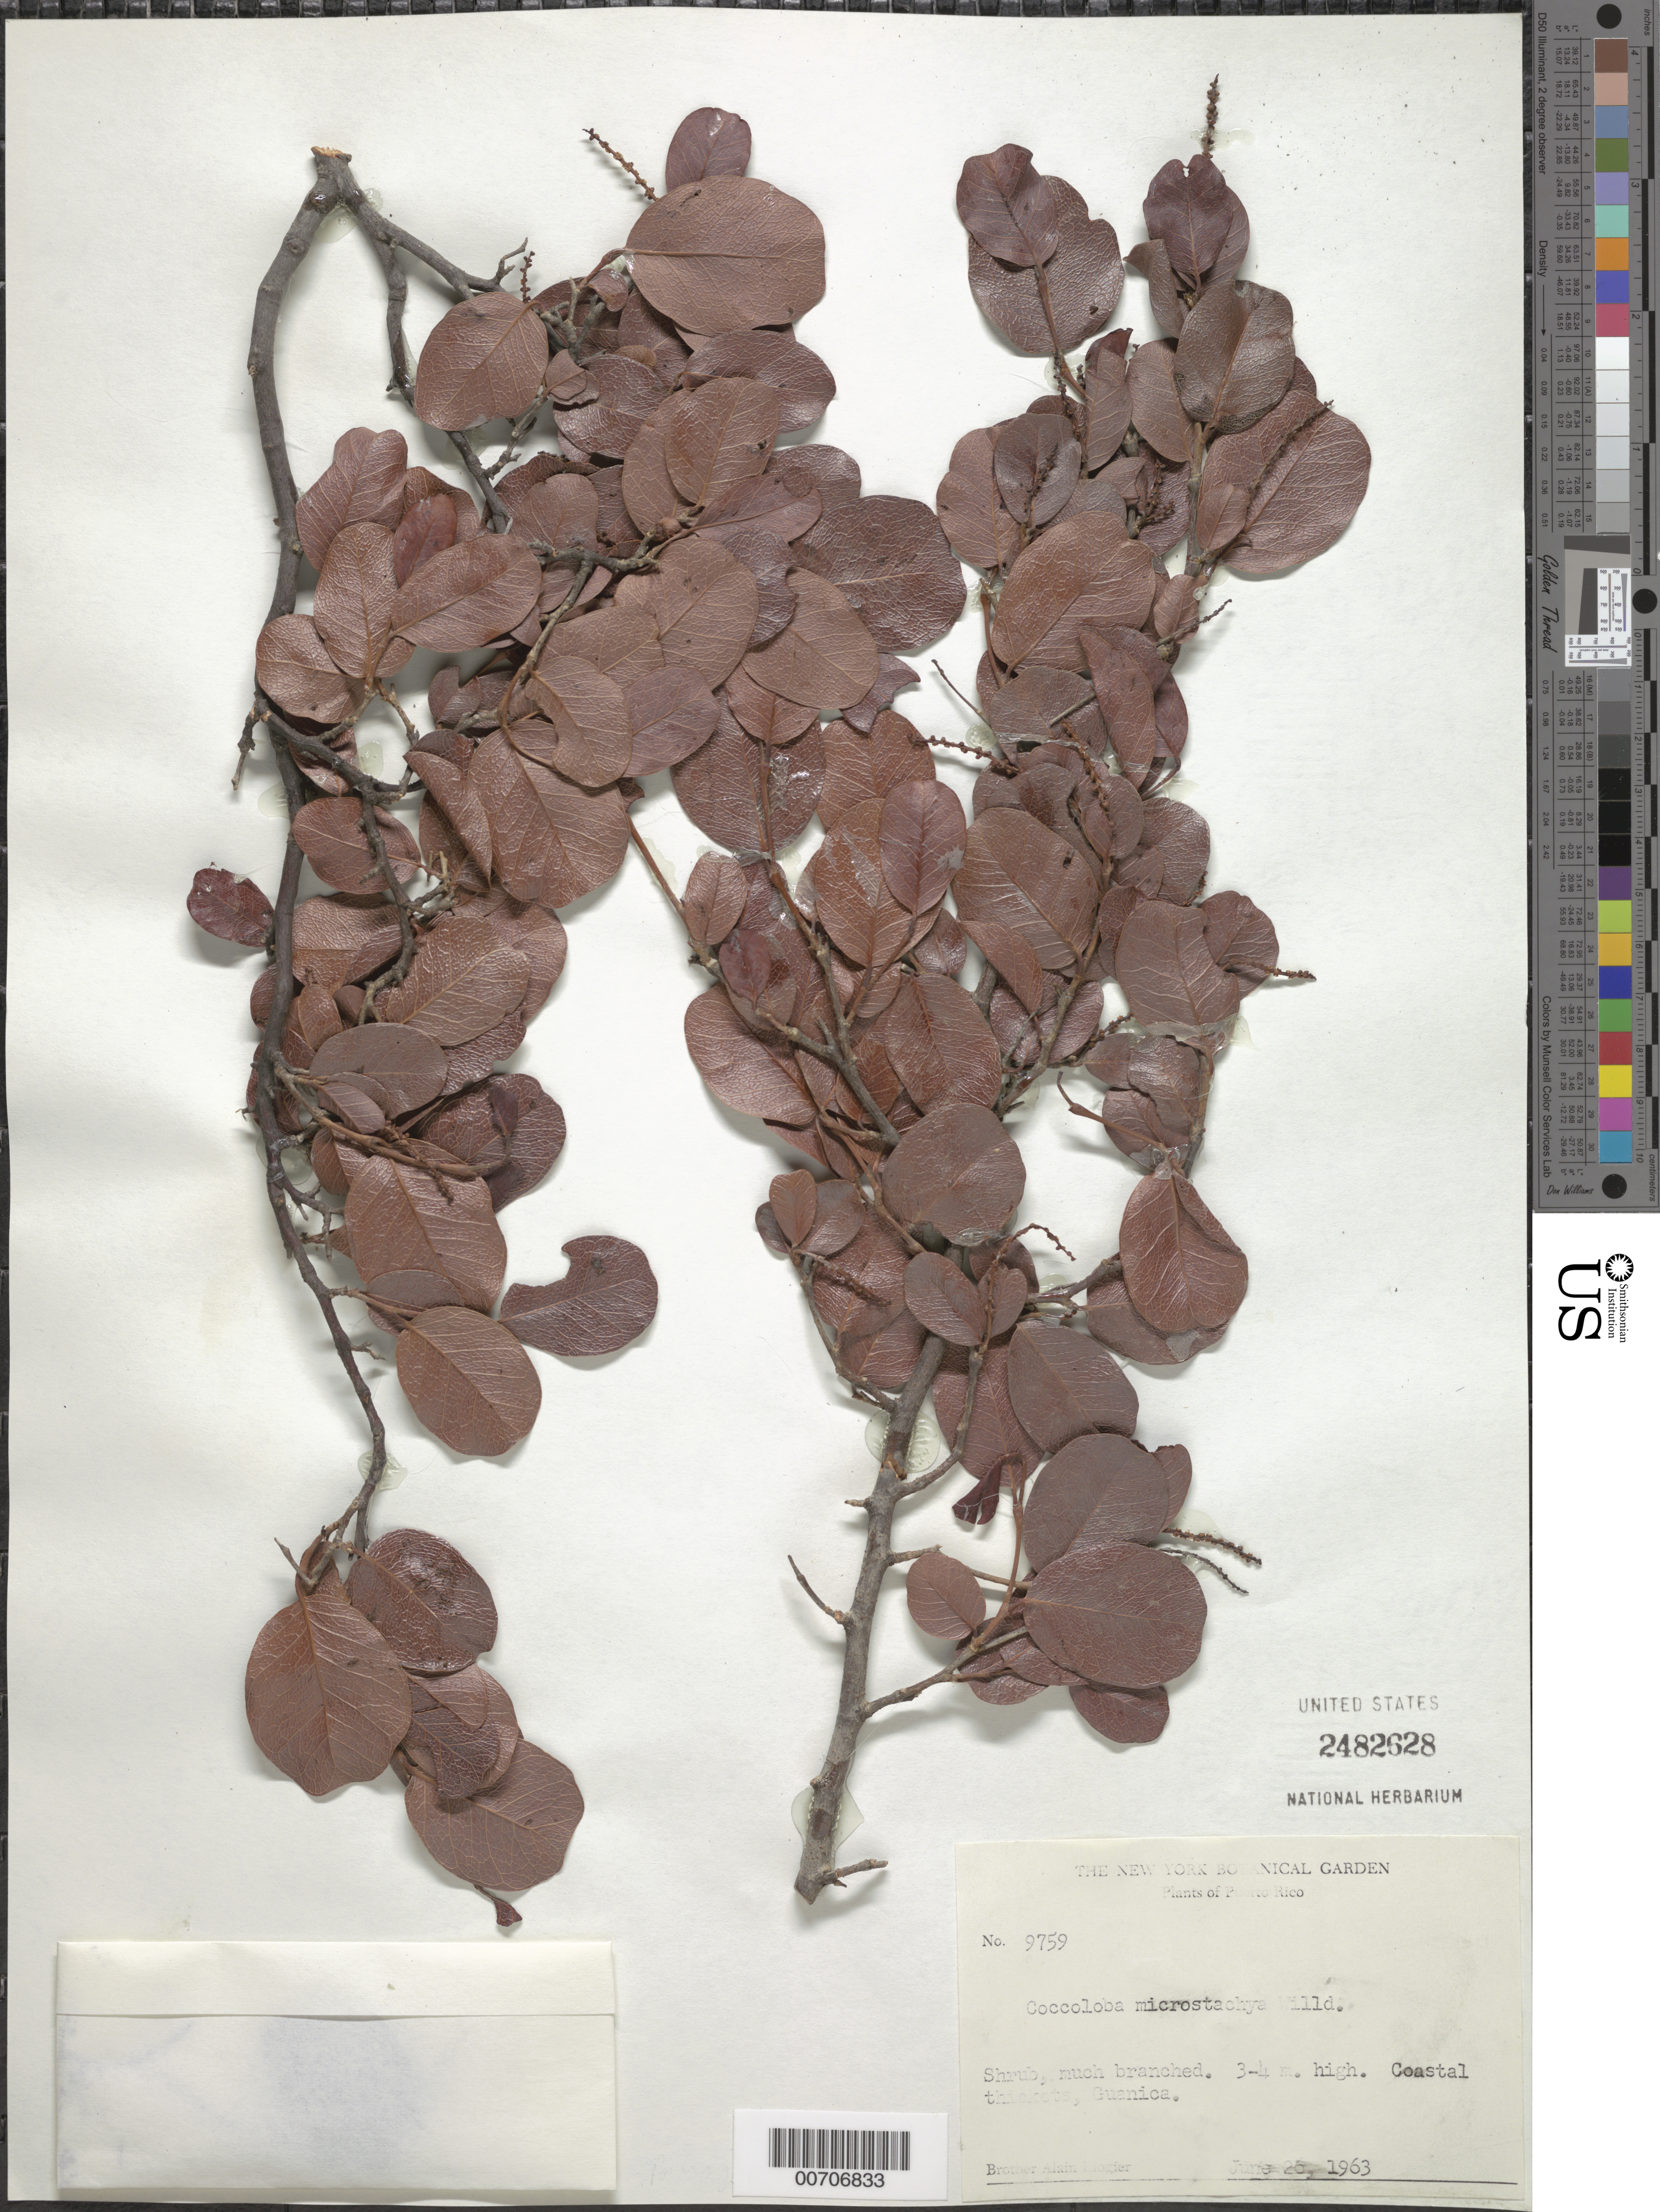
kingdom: Plantae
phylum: Tracheophyta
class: Magnoliopsida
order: Caryophyllales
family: Polygonaceae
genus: Coccoloba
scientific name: Coccoloba microstachya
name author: Willd.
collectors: A. H. Liogier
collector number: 9759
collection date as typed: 26 Jun 1963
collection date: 1963-06-26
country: Puerto Rico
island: Greater Antilles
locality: Guanica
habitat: Coastal thickets.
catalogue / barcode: US 2482628